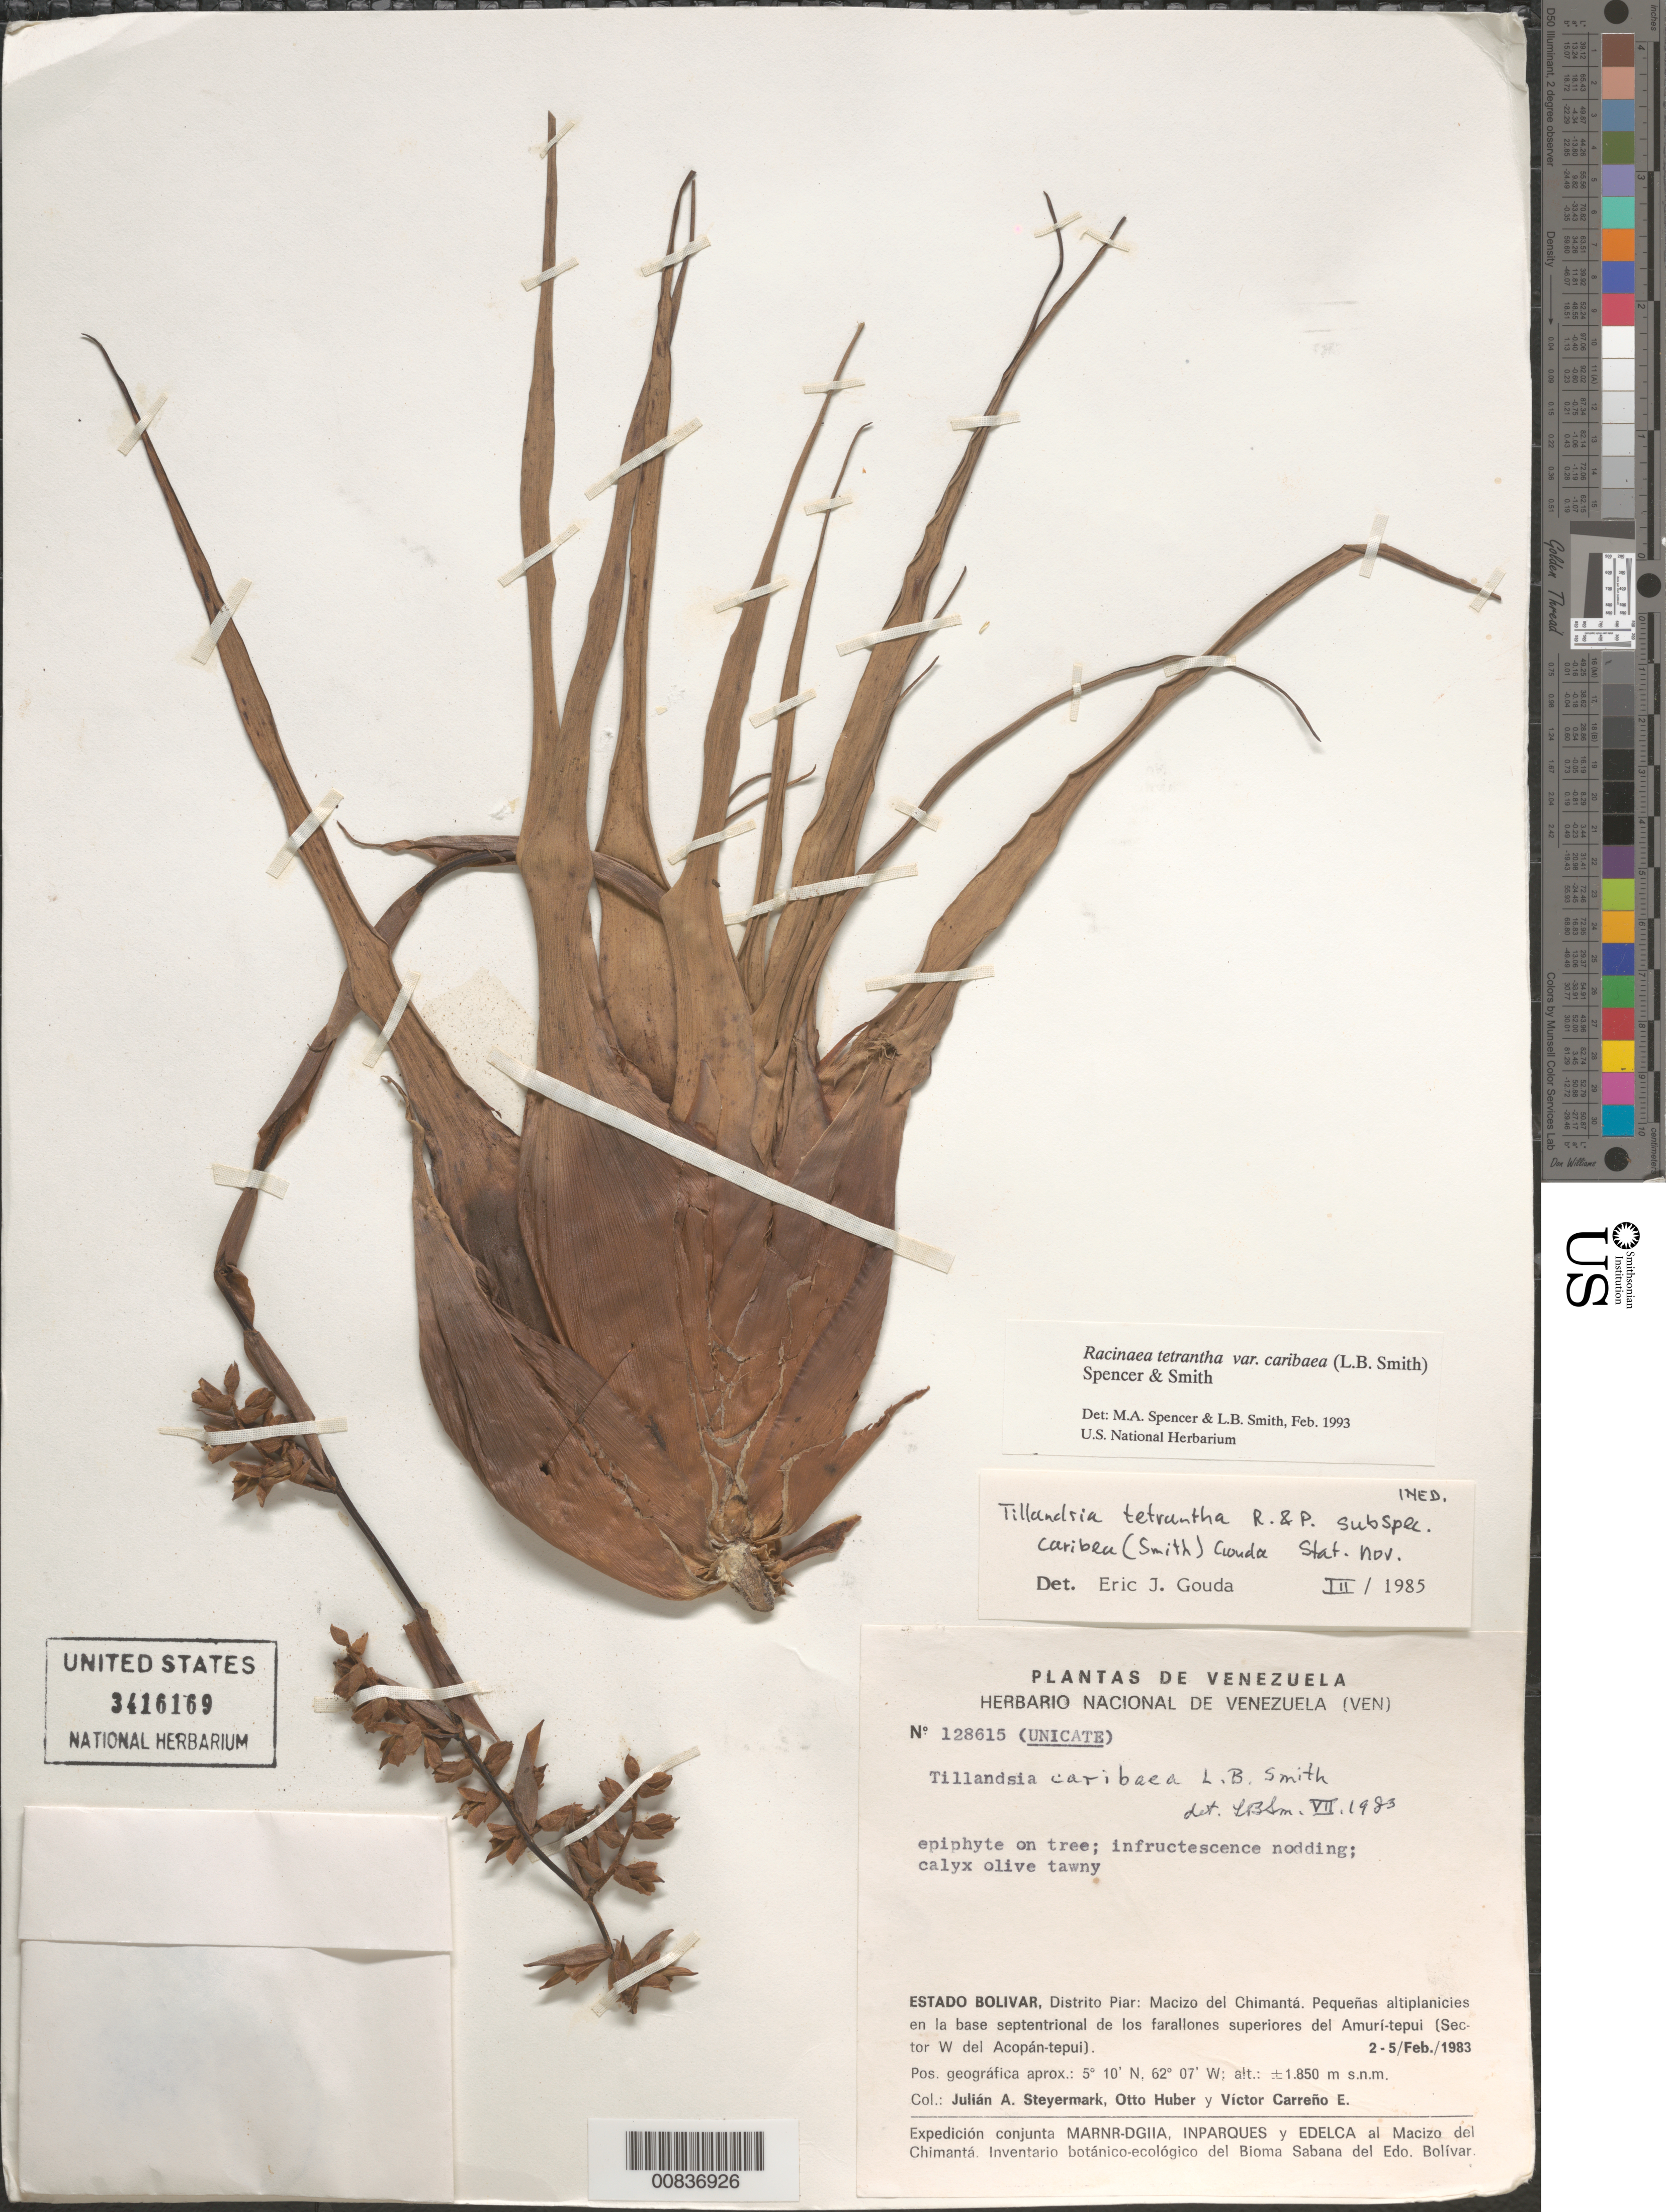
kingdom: Plantae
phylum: Tracheophyta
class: Liliopsida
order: Poales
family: Bromeliaceae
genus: Racinaea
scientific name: Racinaea tetrantha var. caribaea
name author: (L.B. Sm.) M.A. Spencer & L.B. Sm.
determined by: Spencer, M. A.; Smith, L. B.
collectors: J. Steyermark, O. Huber & V. Carreño E.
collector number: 128615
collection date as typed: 2-Feb-83 to 5-Feb-83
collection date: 1983-02-02/1983-02-05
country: Venezuela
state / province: Bolívar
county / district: Piar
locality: Macizo del Chimantá, Amurí-tepuí (Sector W del Acopán-tepuí)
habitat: Pequeñas altiplanicies en la base septentrional de los farallones superiores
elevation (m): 1850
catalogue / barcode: US 3416169